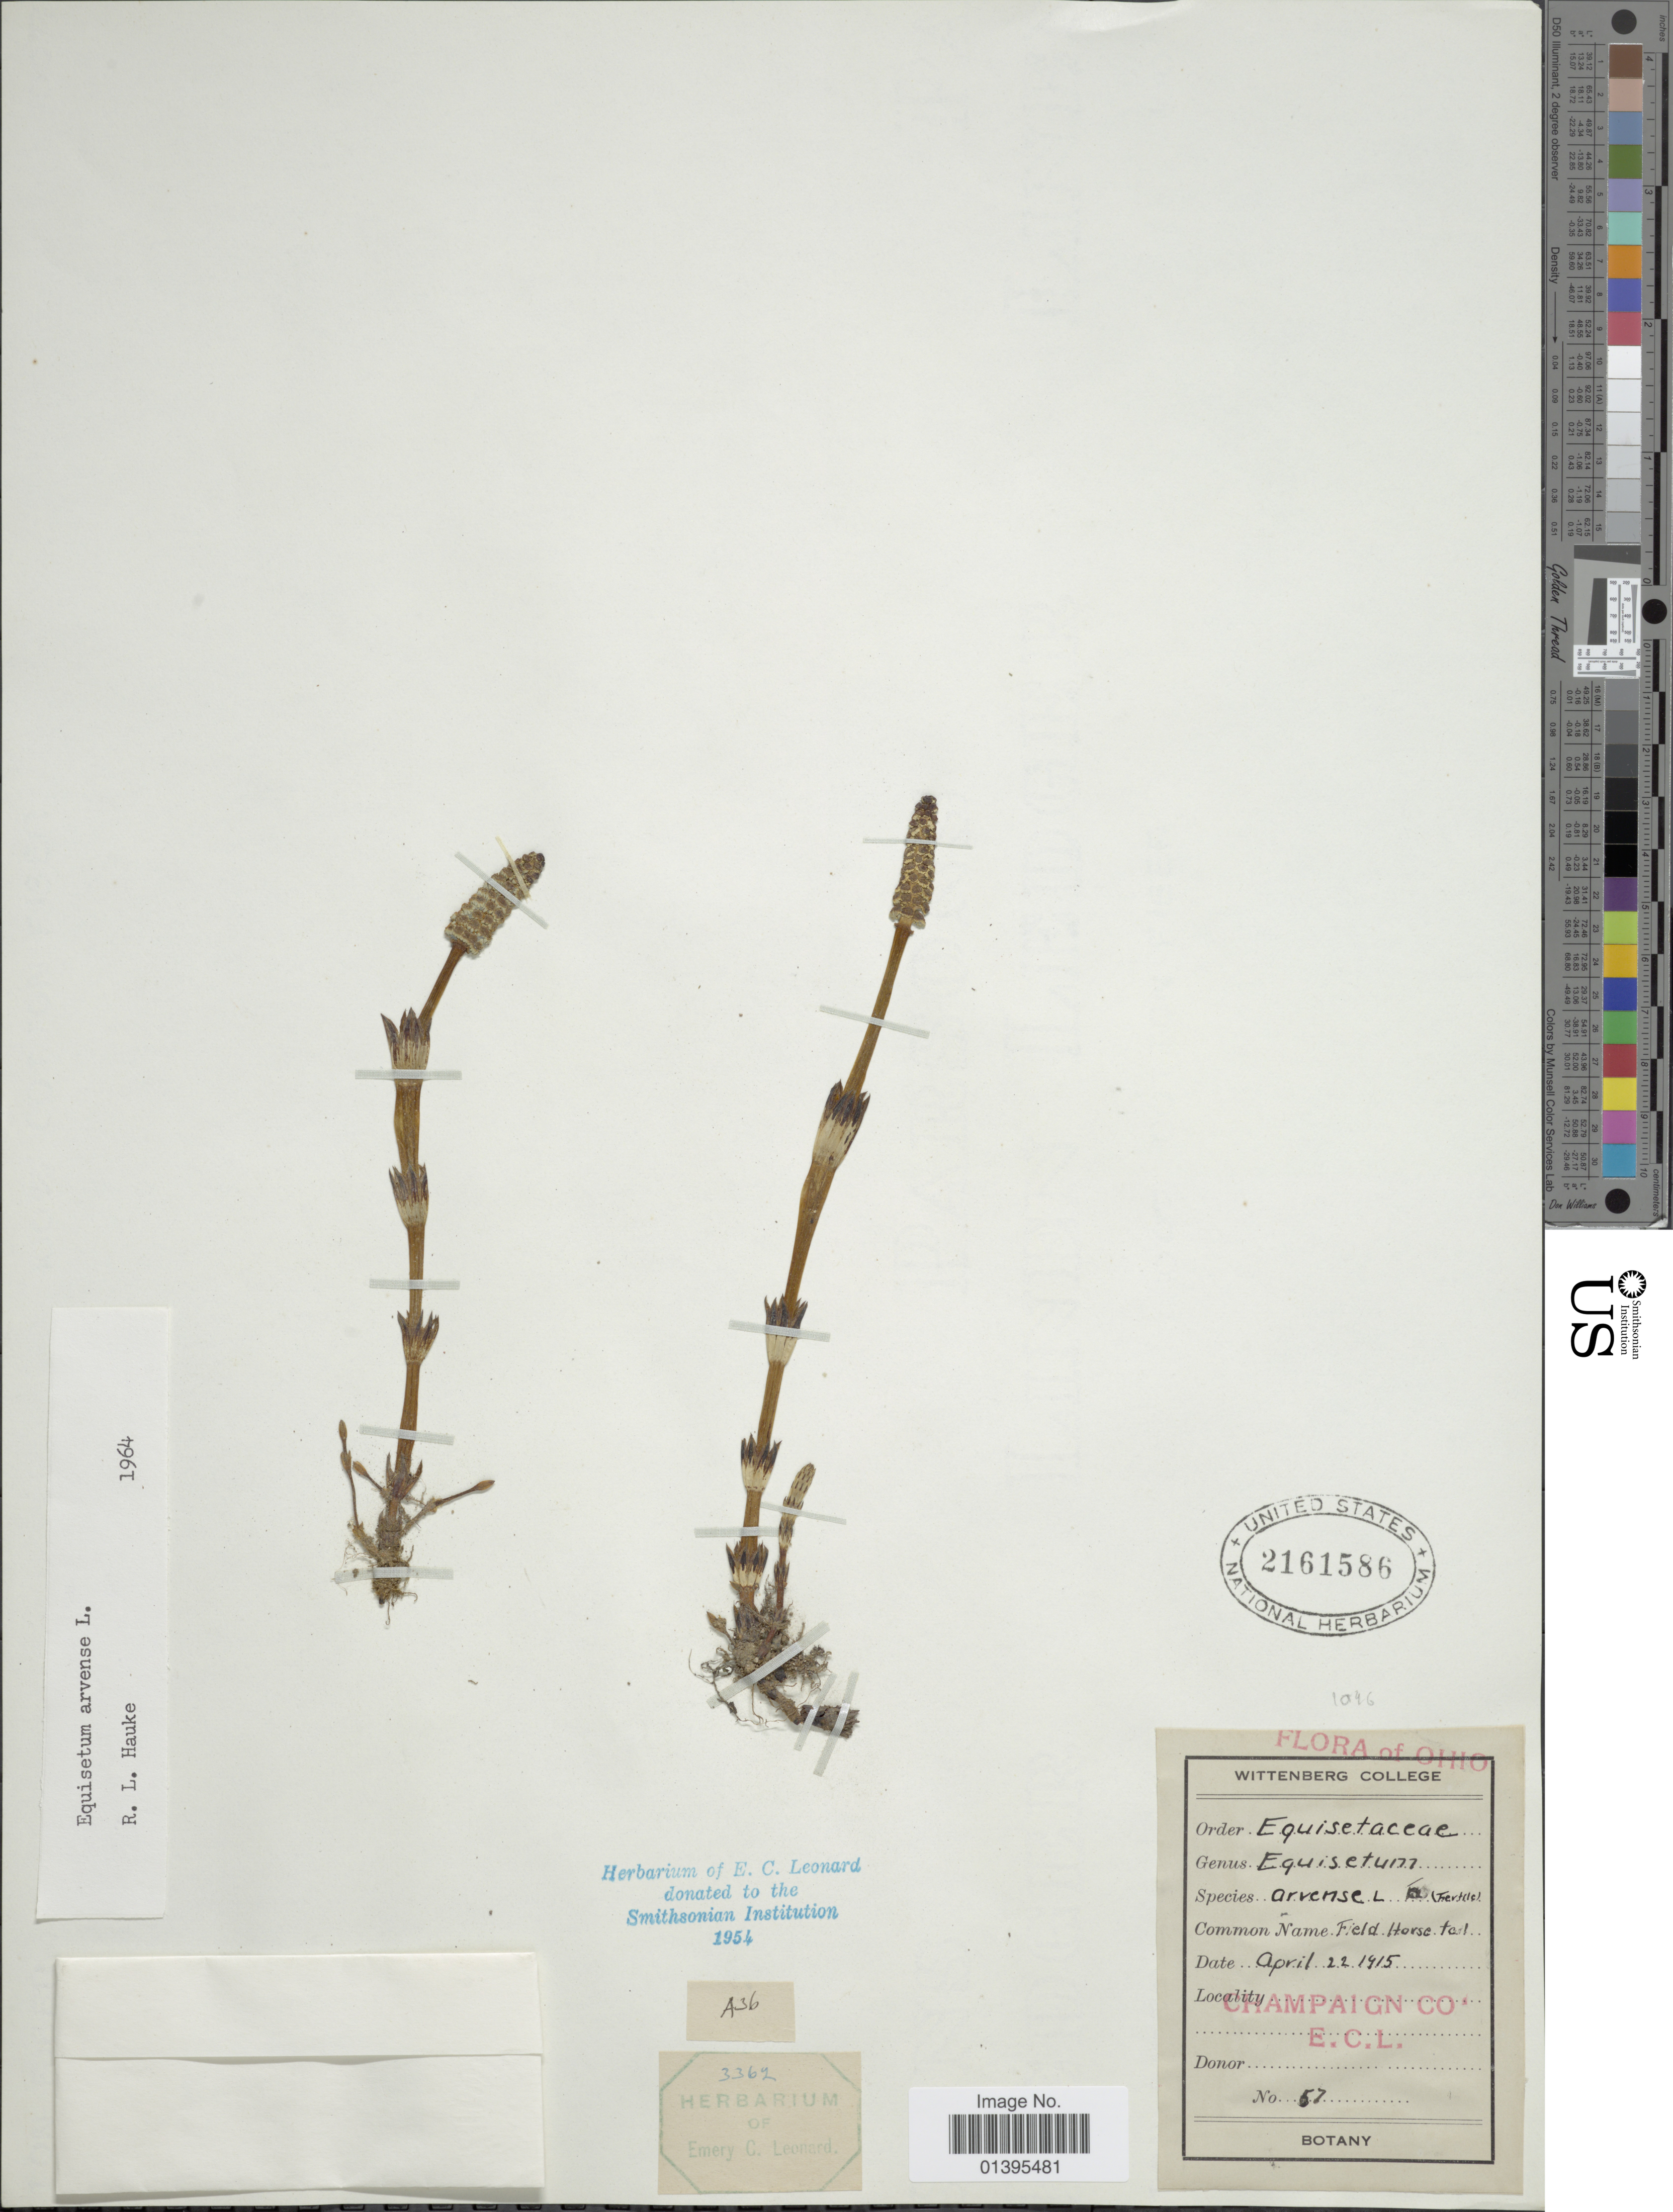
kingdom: Plantae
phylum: Tracheophyta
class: Polypodiopsida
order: Equisetales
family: Equisetaceae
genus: Equisetum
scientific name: Equisetum arvense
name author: L.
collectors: E. C. Leonard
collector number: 57*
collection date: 1915-04-22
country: United States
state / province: Ohio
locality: Champaign Co.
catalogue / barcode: US 2161586